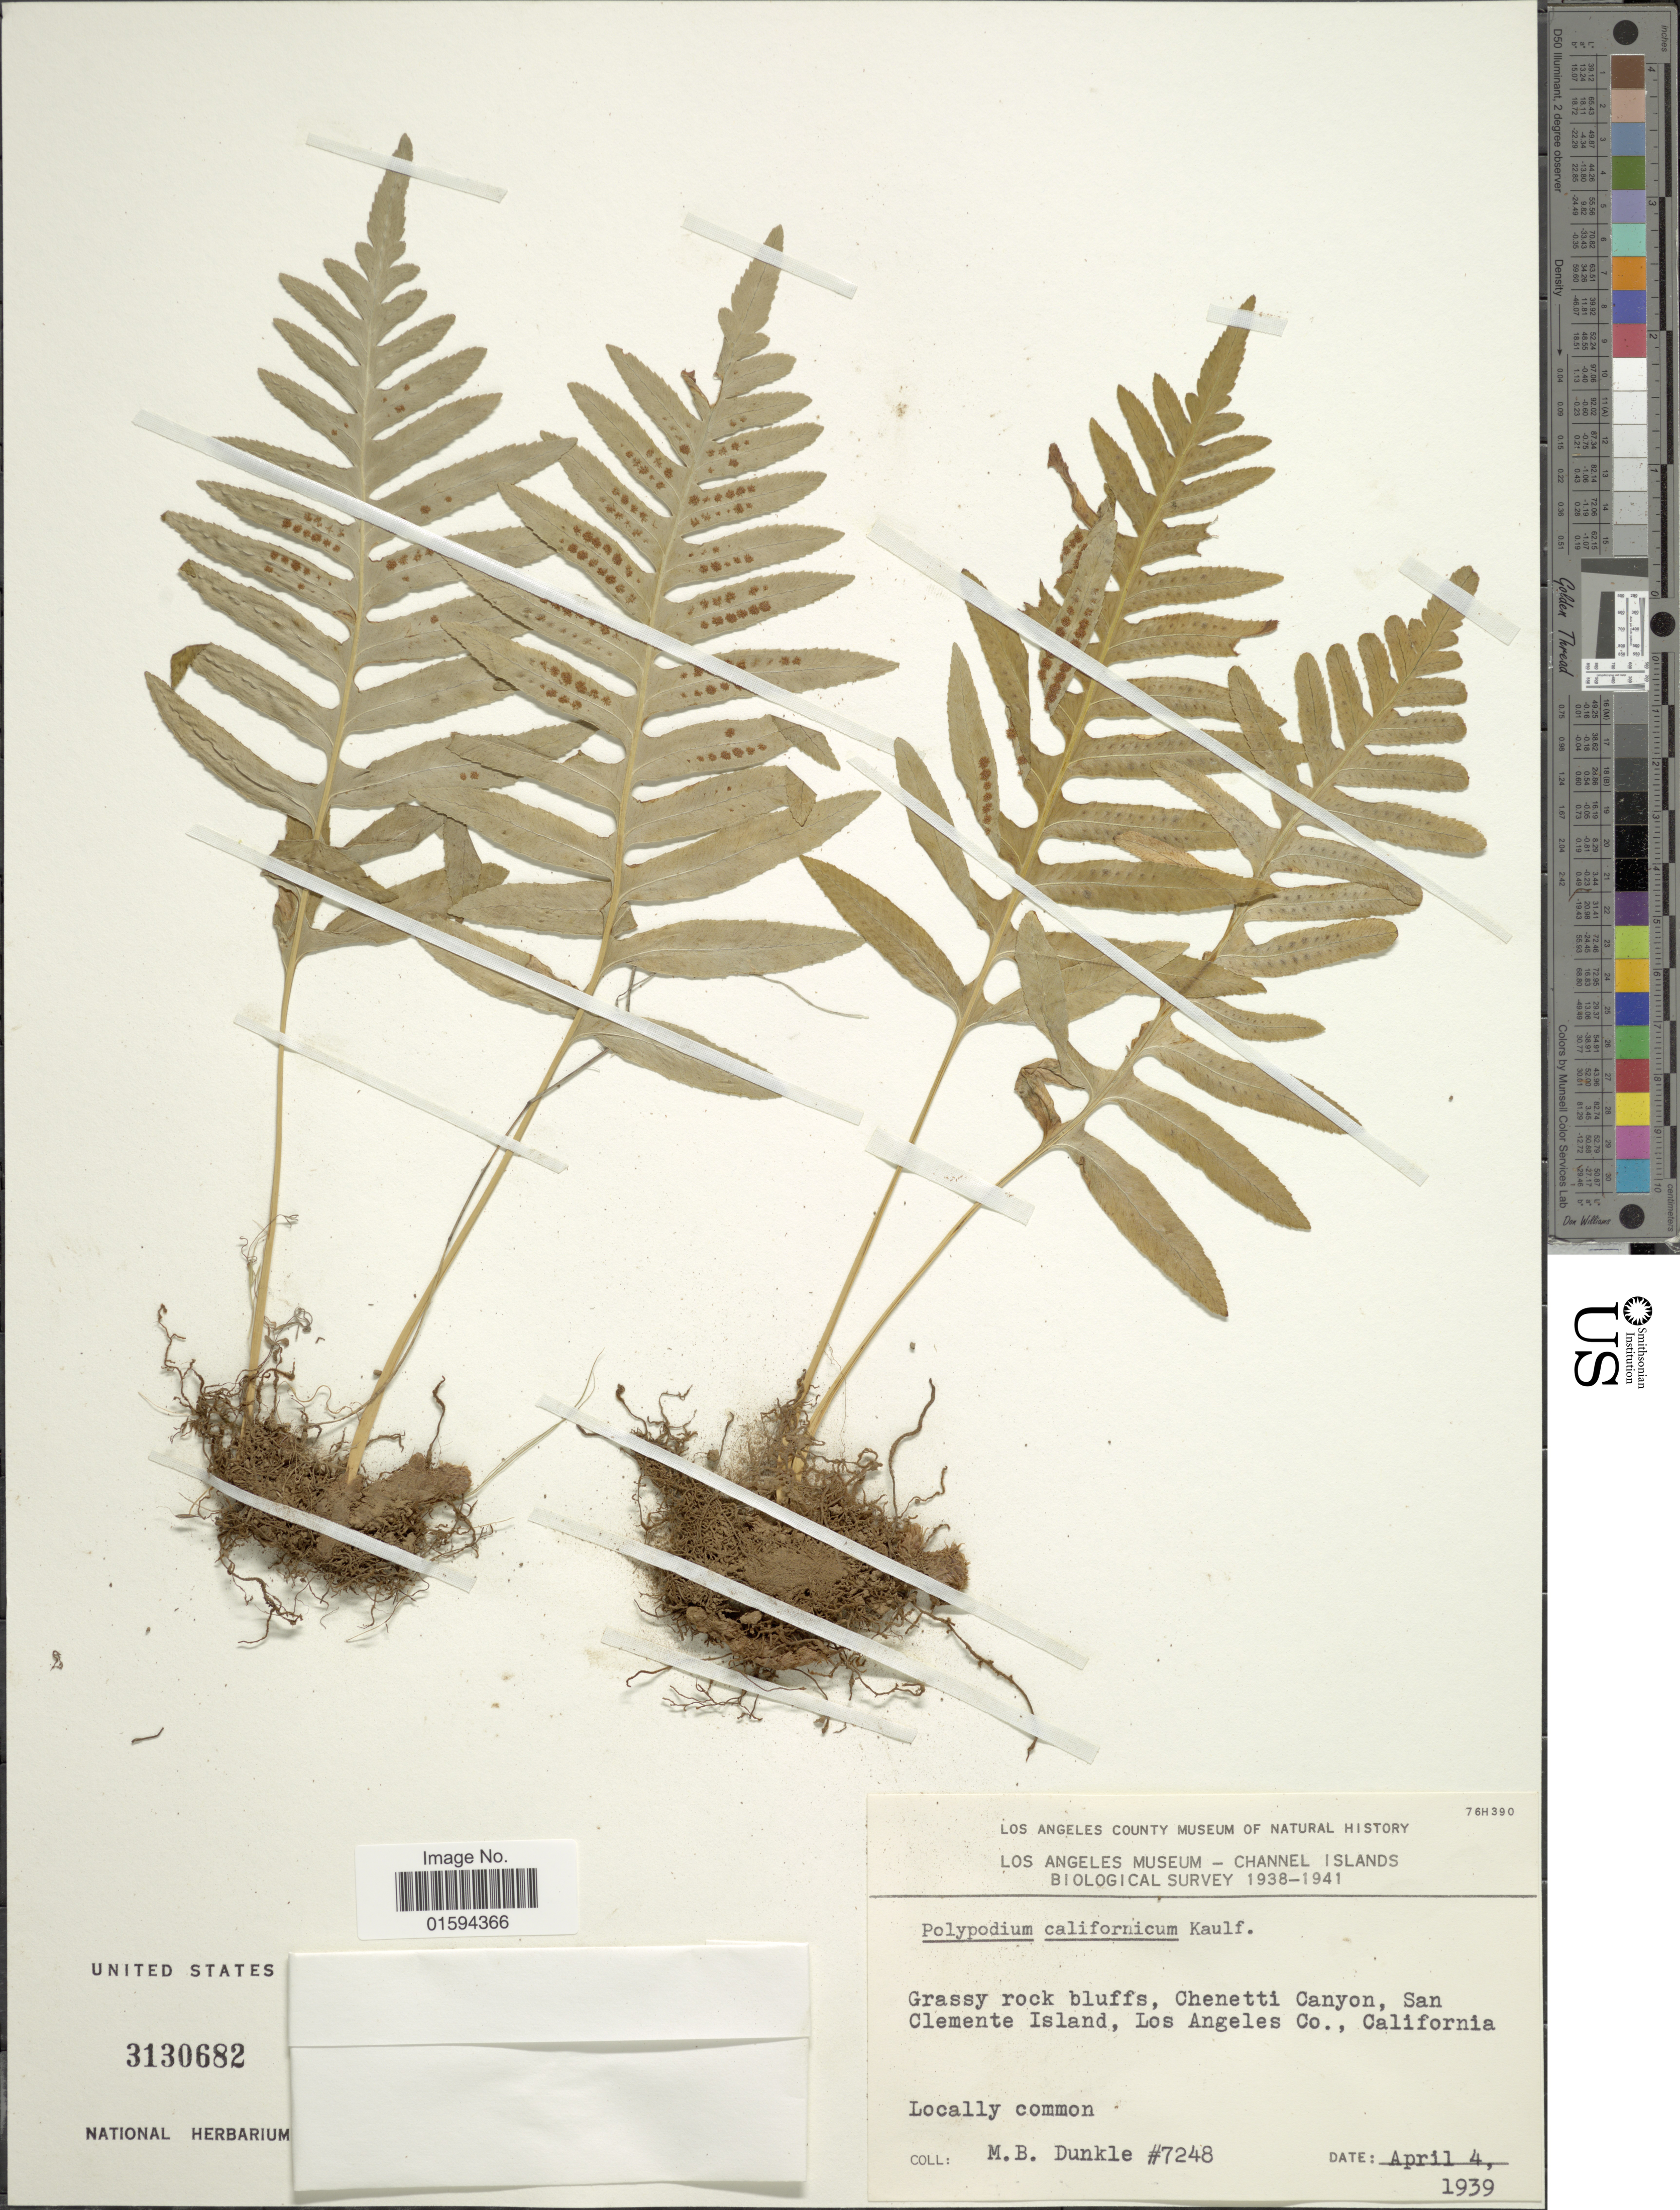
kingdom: Plantae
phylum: Tracheophyta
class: Polypodiopsida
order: Polypodiales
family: Polypodiaceae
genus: Polypodium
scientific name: Polypodium californicum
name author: Kaulf.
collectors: M. Dunkle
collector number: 7248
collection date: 1939-04-04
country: United States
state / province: California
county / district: Los Angeles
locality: Chenetti Canyon, San Clemente Island, Los Angeles Co.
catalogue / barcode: US 3130682